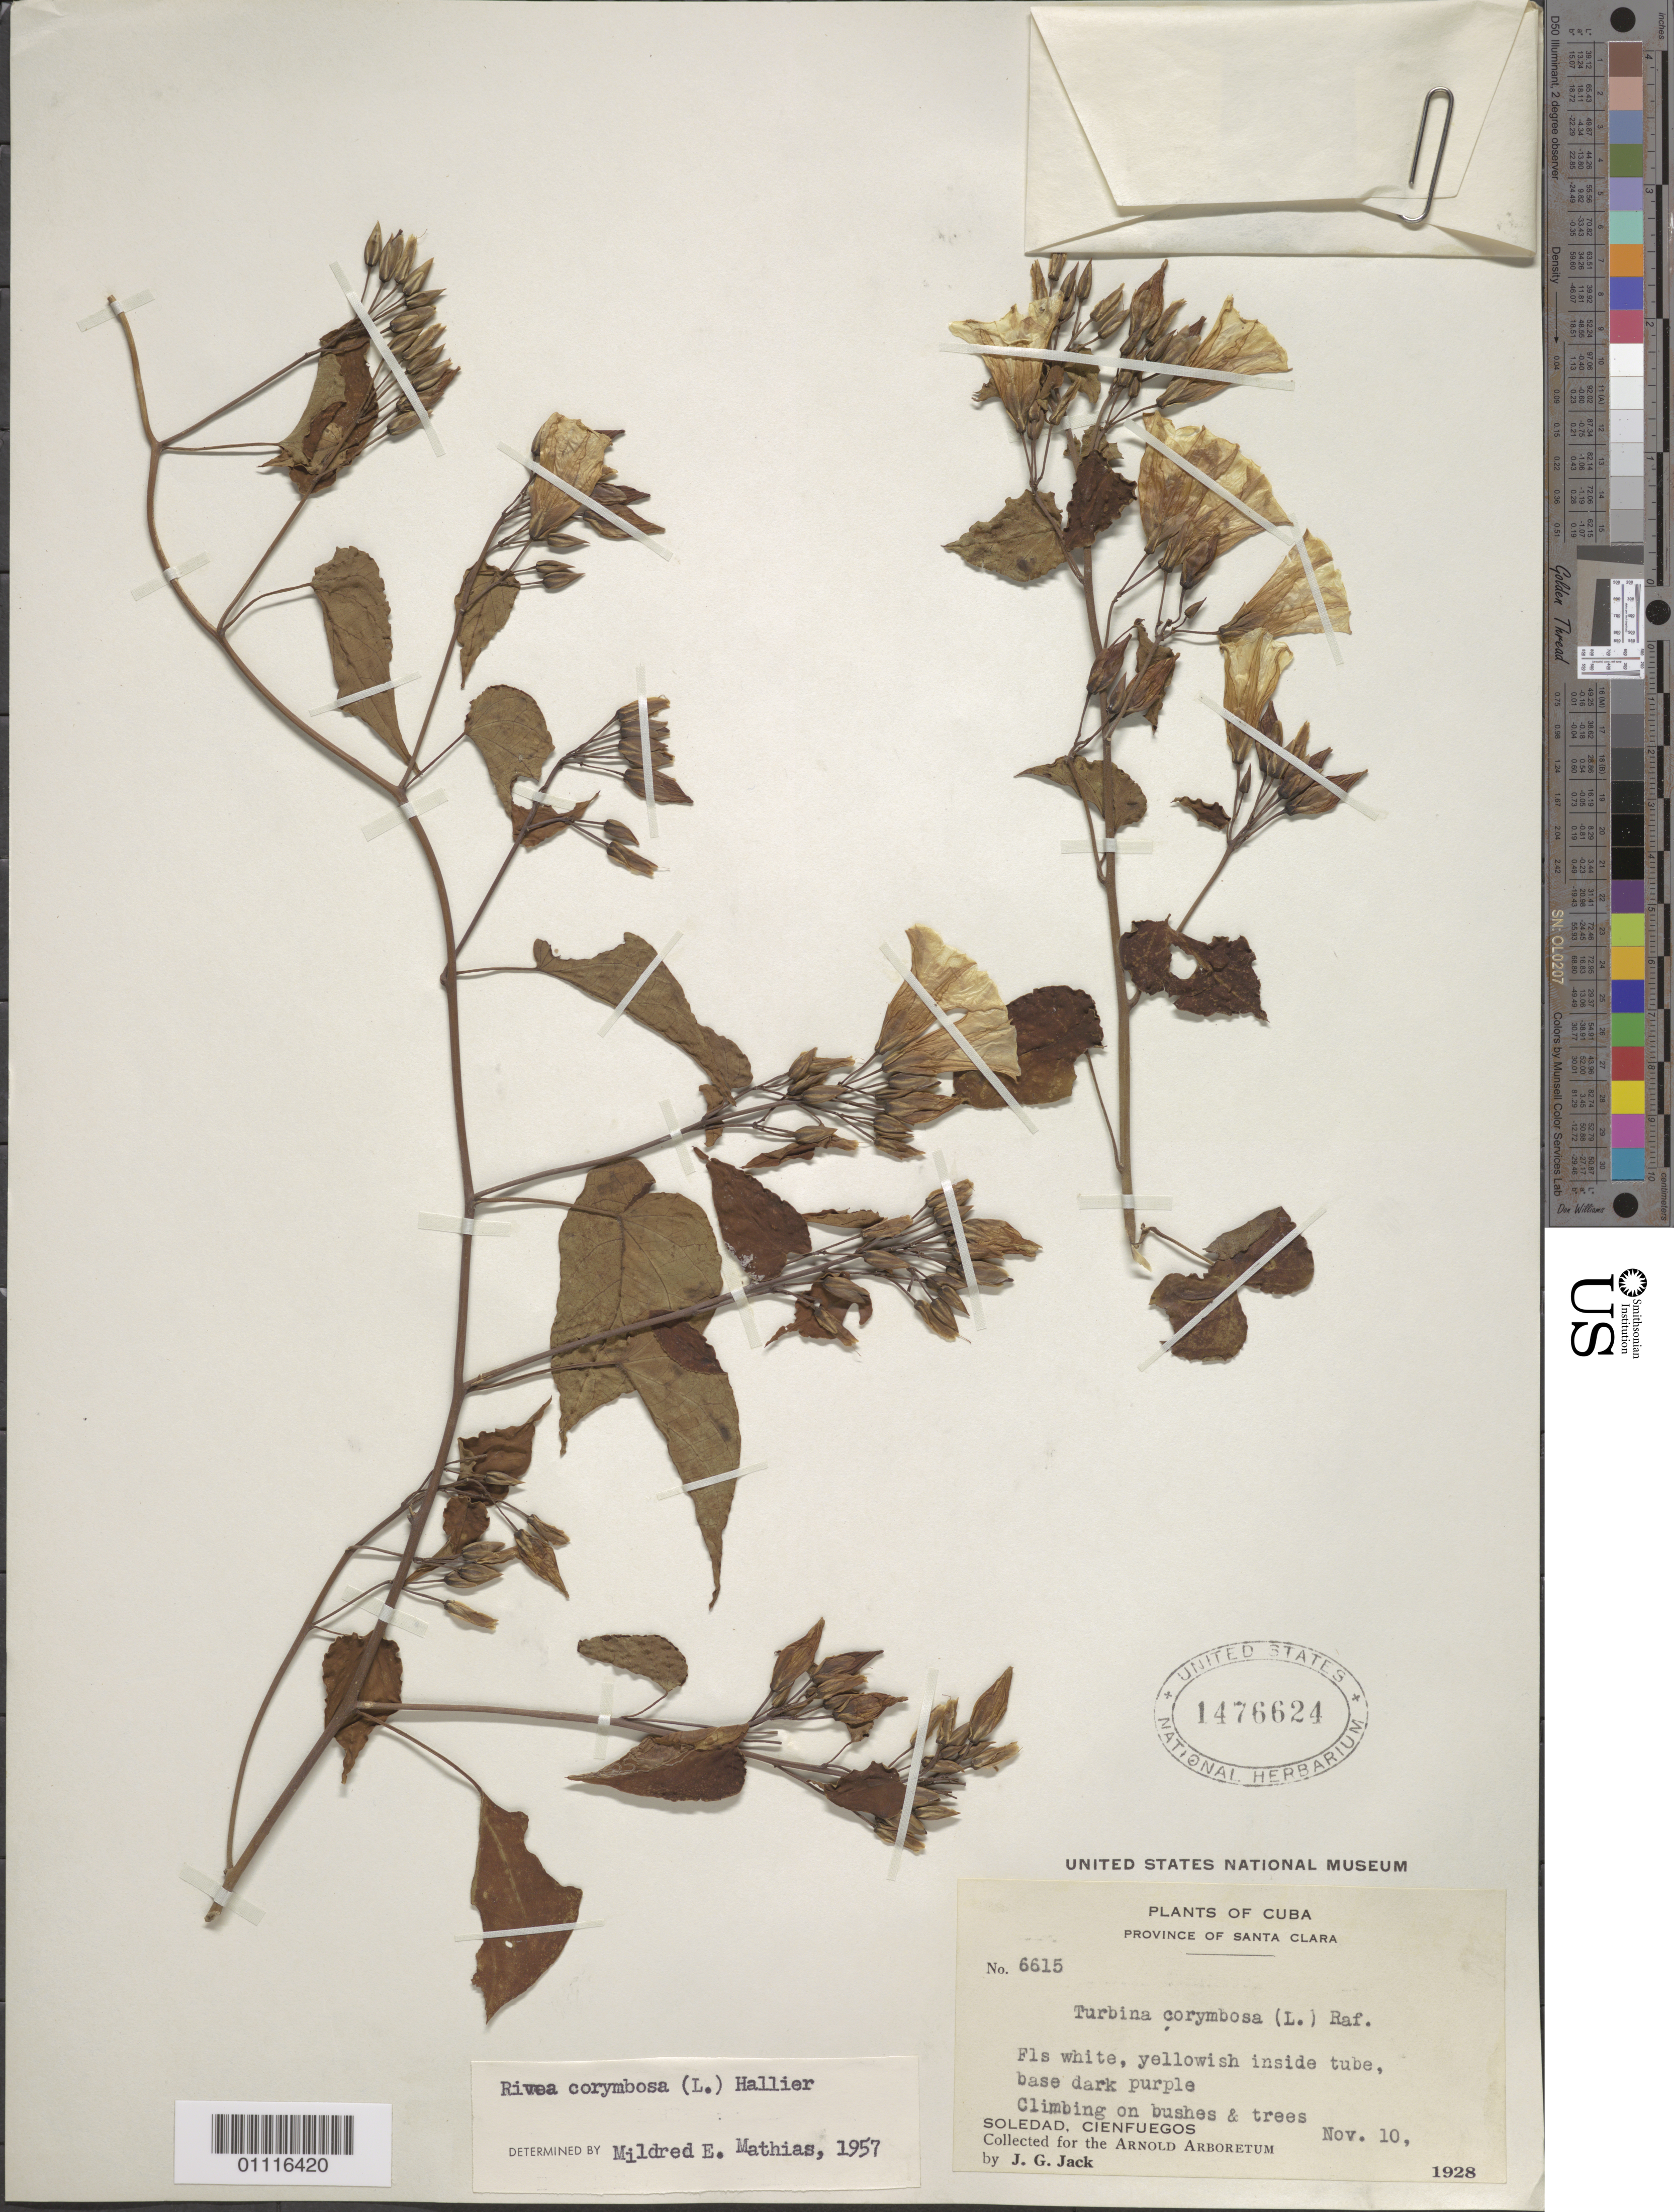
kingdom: Plantae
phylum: Tracheophyta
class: Magnoliopsida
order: Solanales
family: Convolvulaceae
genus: Turbina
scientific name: Turbina corymbosa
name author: (L.) Raf.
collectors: J. G. Jack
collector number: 6615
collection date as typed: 10 Nov 1928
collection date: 1928-11-10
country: Cuba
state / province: Cienfuegos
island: Cuba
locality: Soledad Climbing on bushes & trees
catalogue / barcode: US 1476624